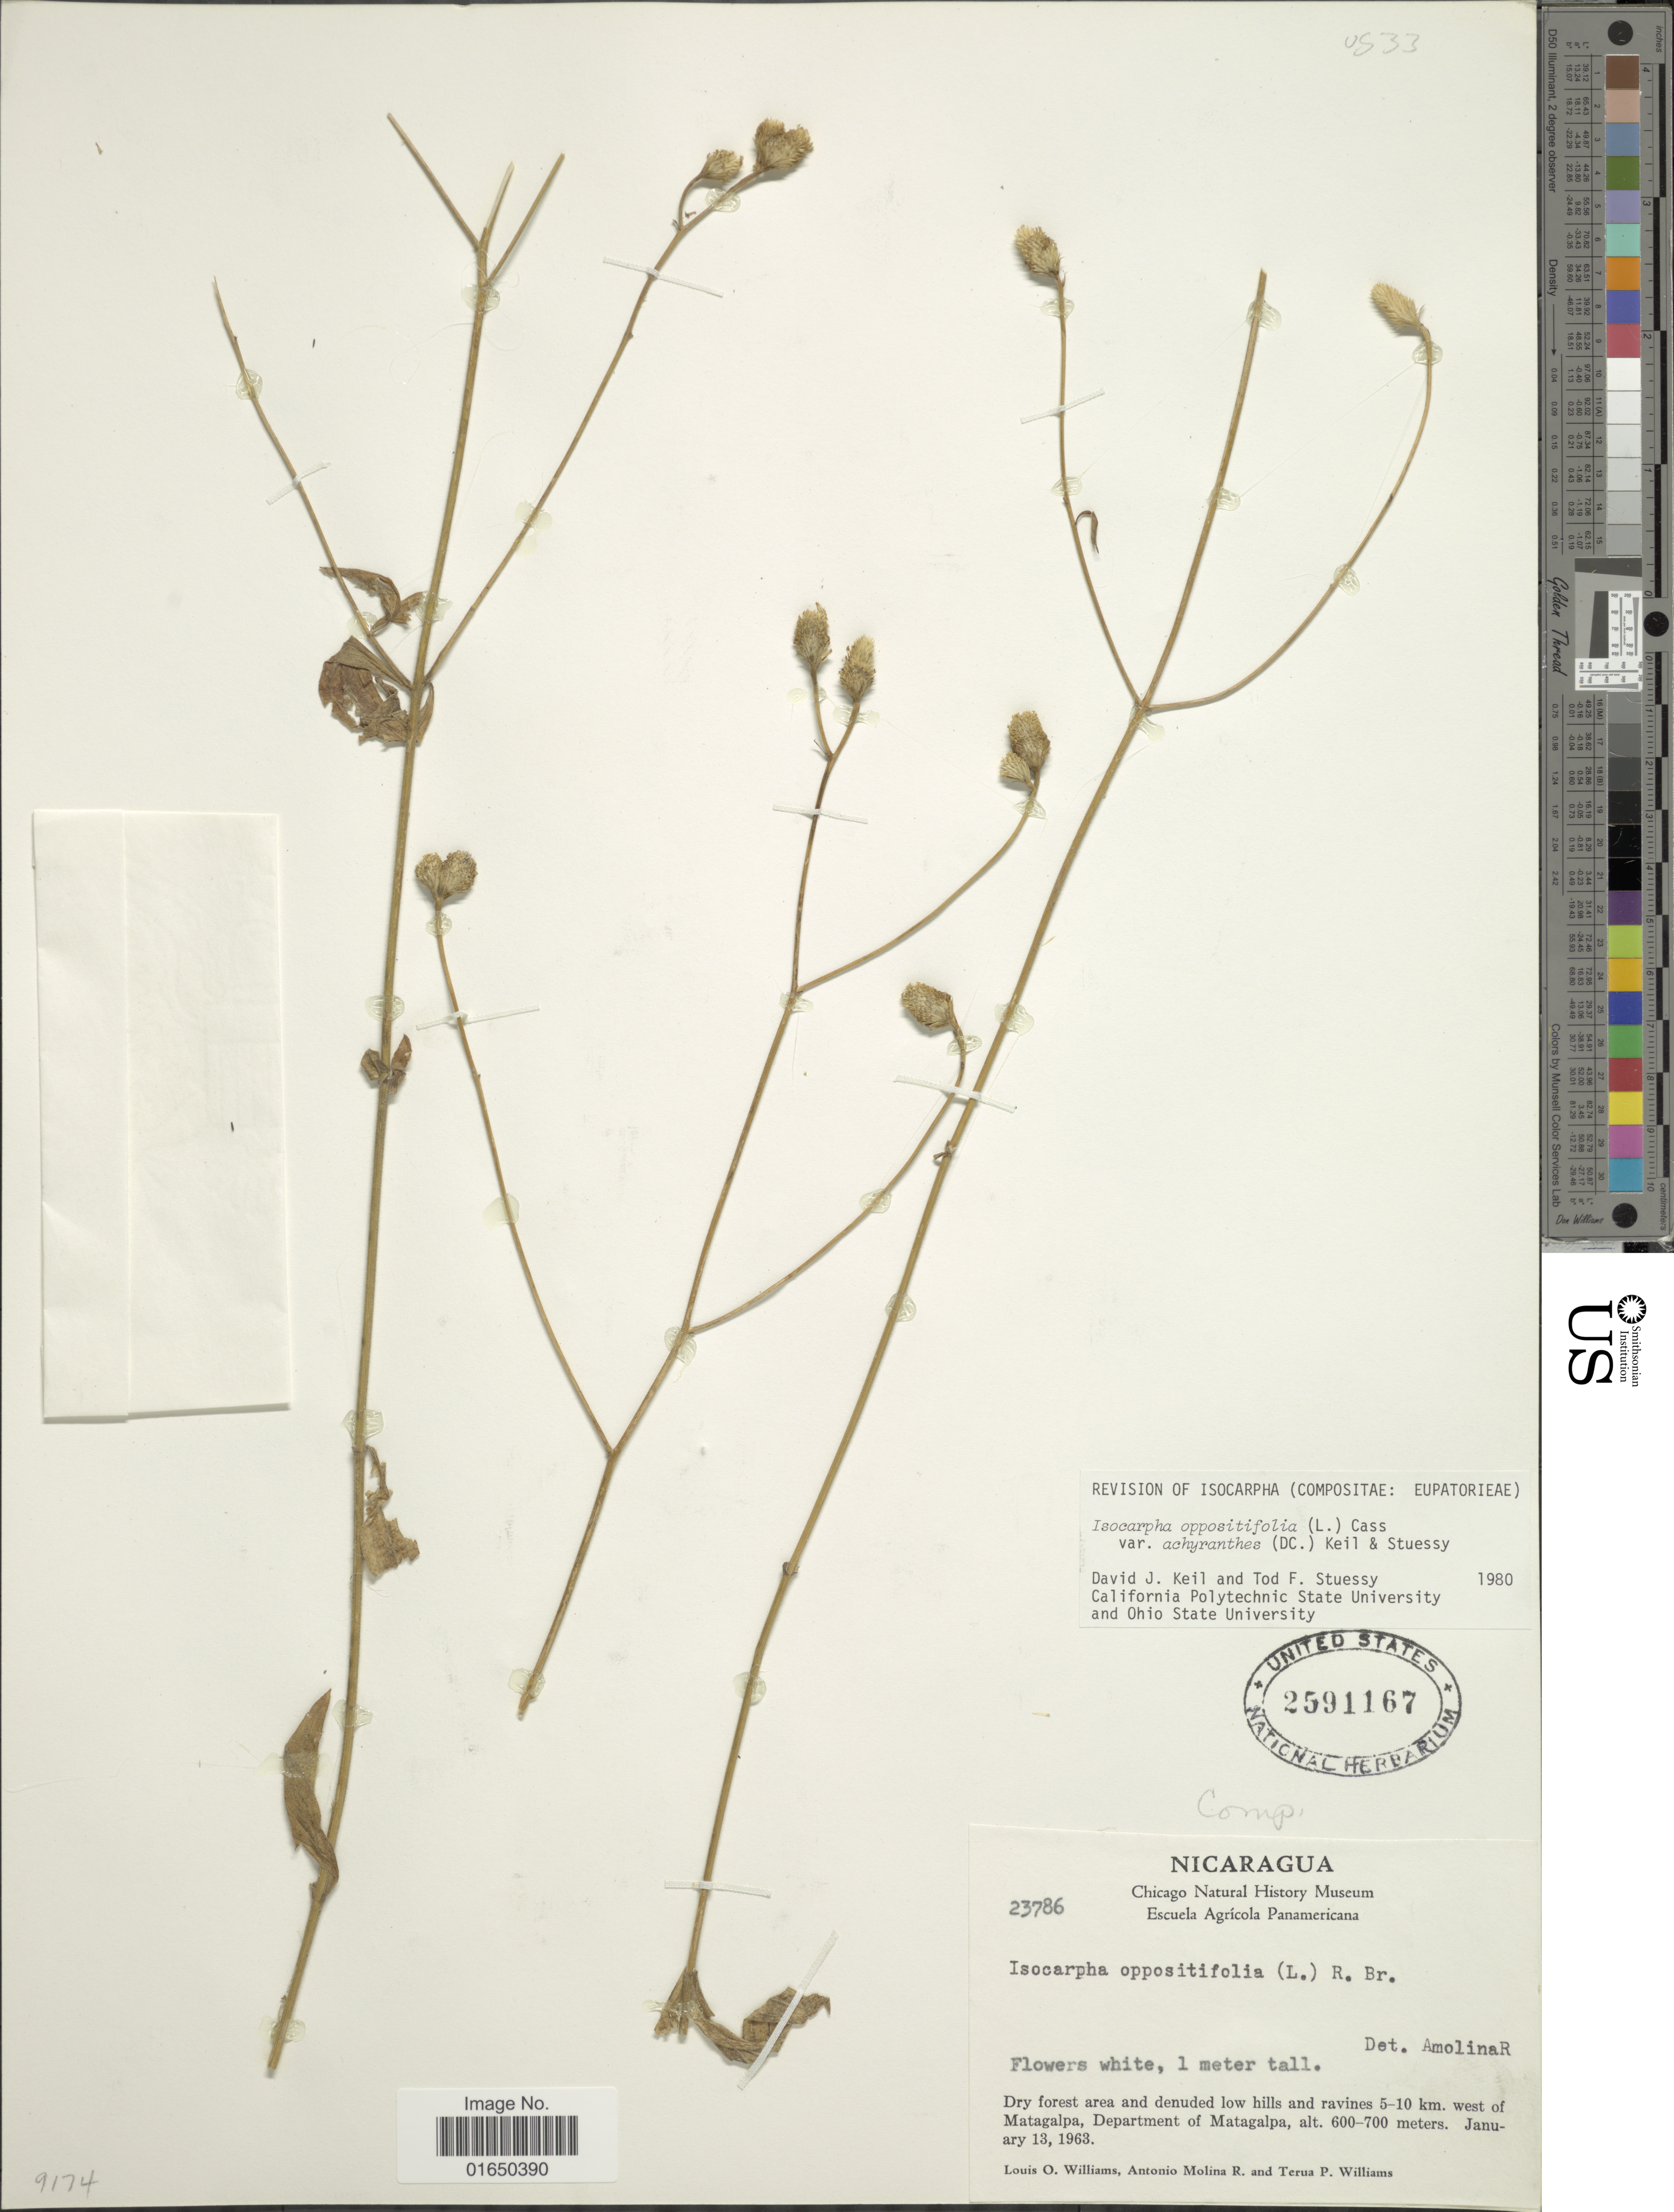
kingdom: Plantae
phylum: Tracheophyta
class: Magnoliopsida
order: Asterales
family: Asteraceae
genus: Isocarpha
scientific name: Isocarpha oppositifolia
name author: (L.) Cass.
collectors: L. O. Williams, A. Molina R. & T. P. Williams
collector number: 23786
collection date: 1963-01-13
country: Nicaragua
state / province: Matagalpa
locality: Dry forest and denuded low hills and ravines 5-10 km. west of Matagalpa, Department of Matagalpa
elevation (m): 600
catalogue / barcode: US 2591167